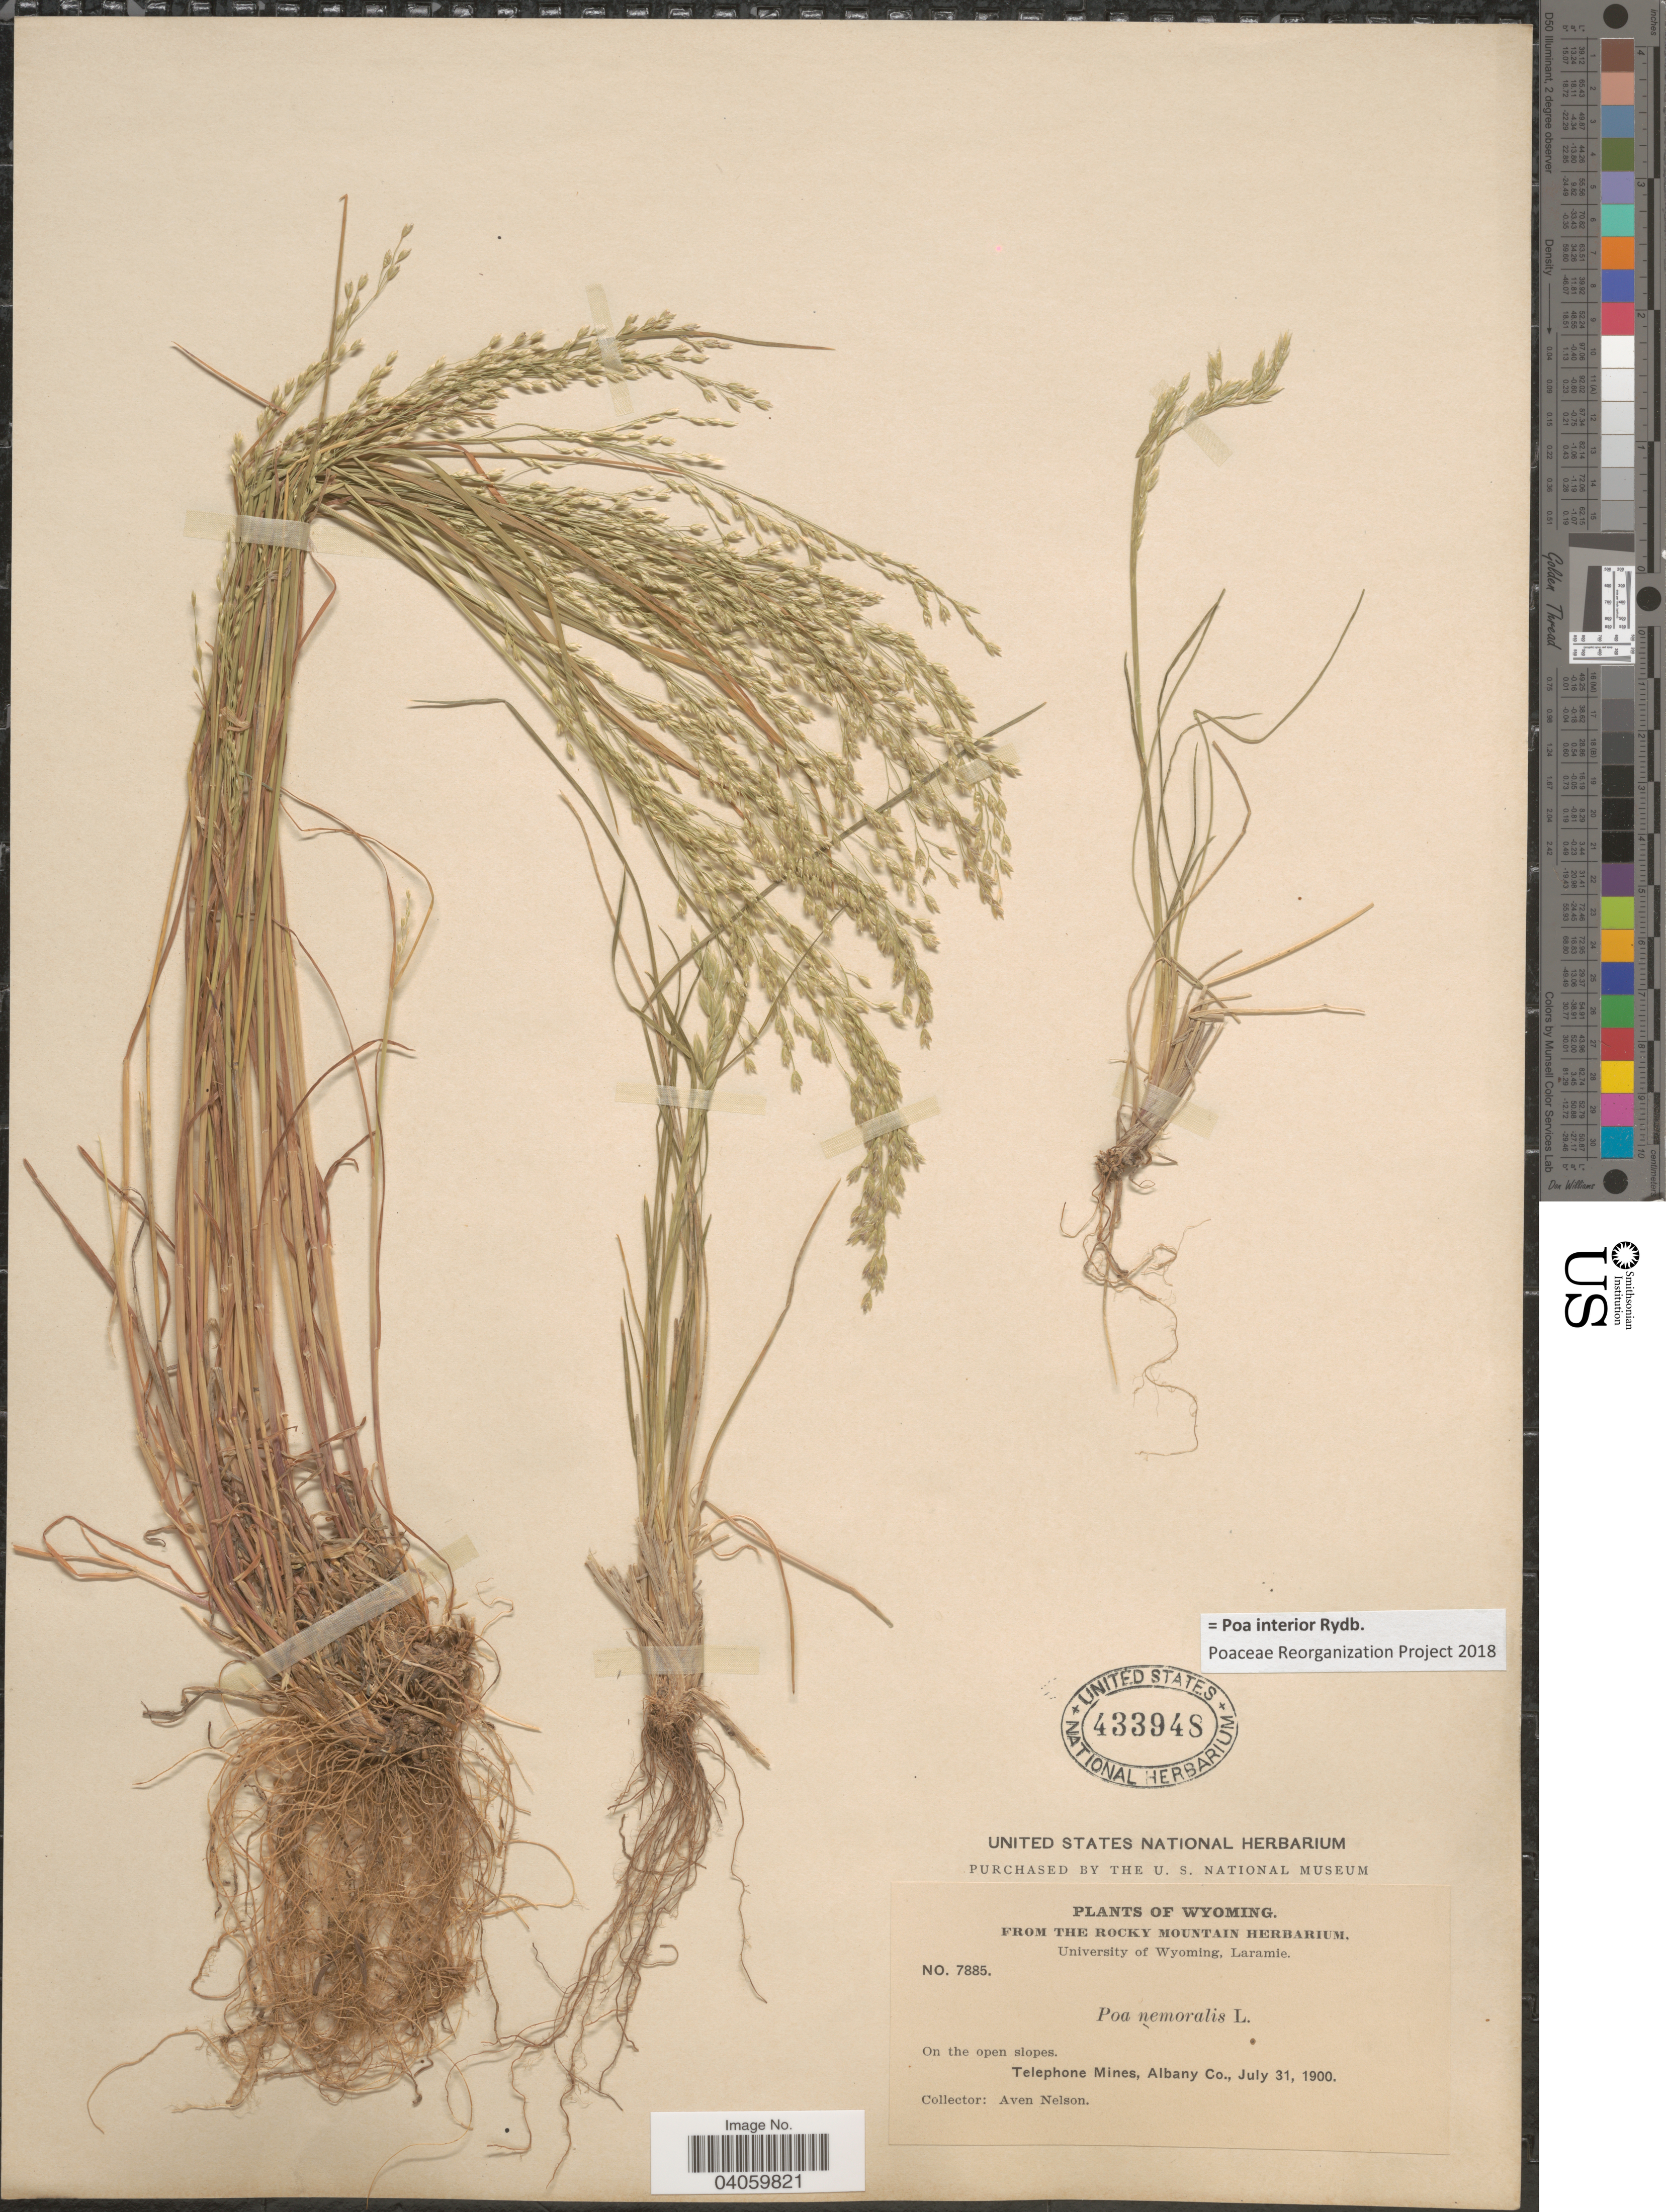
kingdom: Plantae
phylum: Tracheophyta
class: Liliopsida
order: Poales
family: Poaceae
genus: Poa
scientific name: Poa interior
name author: Rydb.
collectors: A. Nelson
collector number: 7885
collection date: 1900-07-31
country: United States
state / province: Wyoming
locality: Telephone Mines, Albany Co.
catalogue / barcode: US 433948